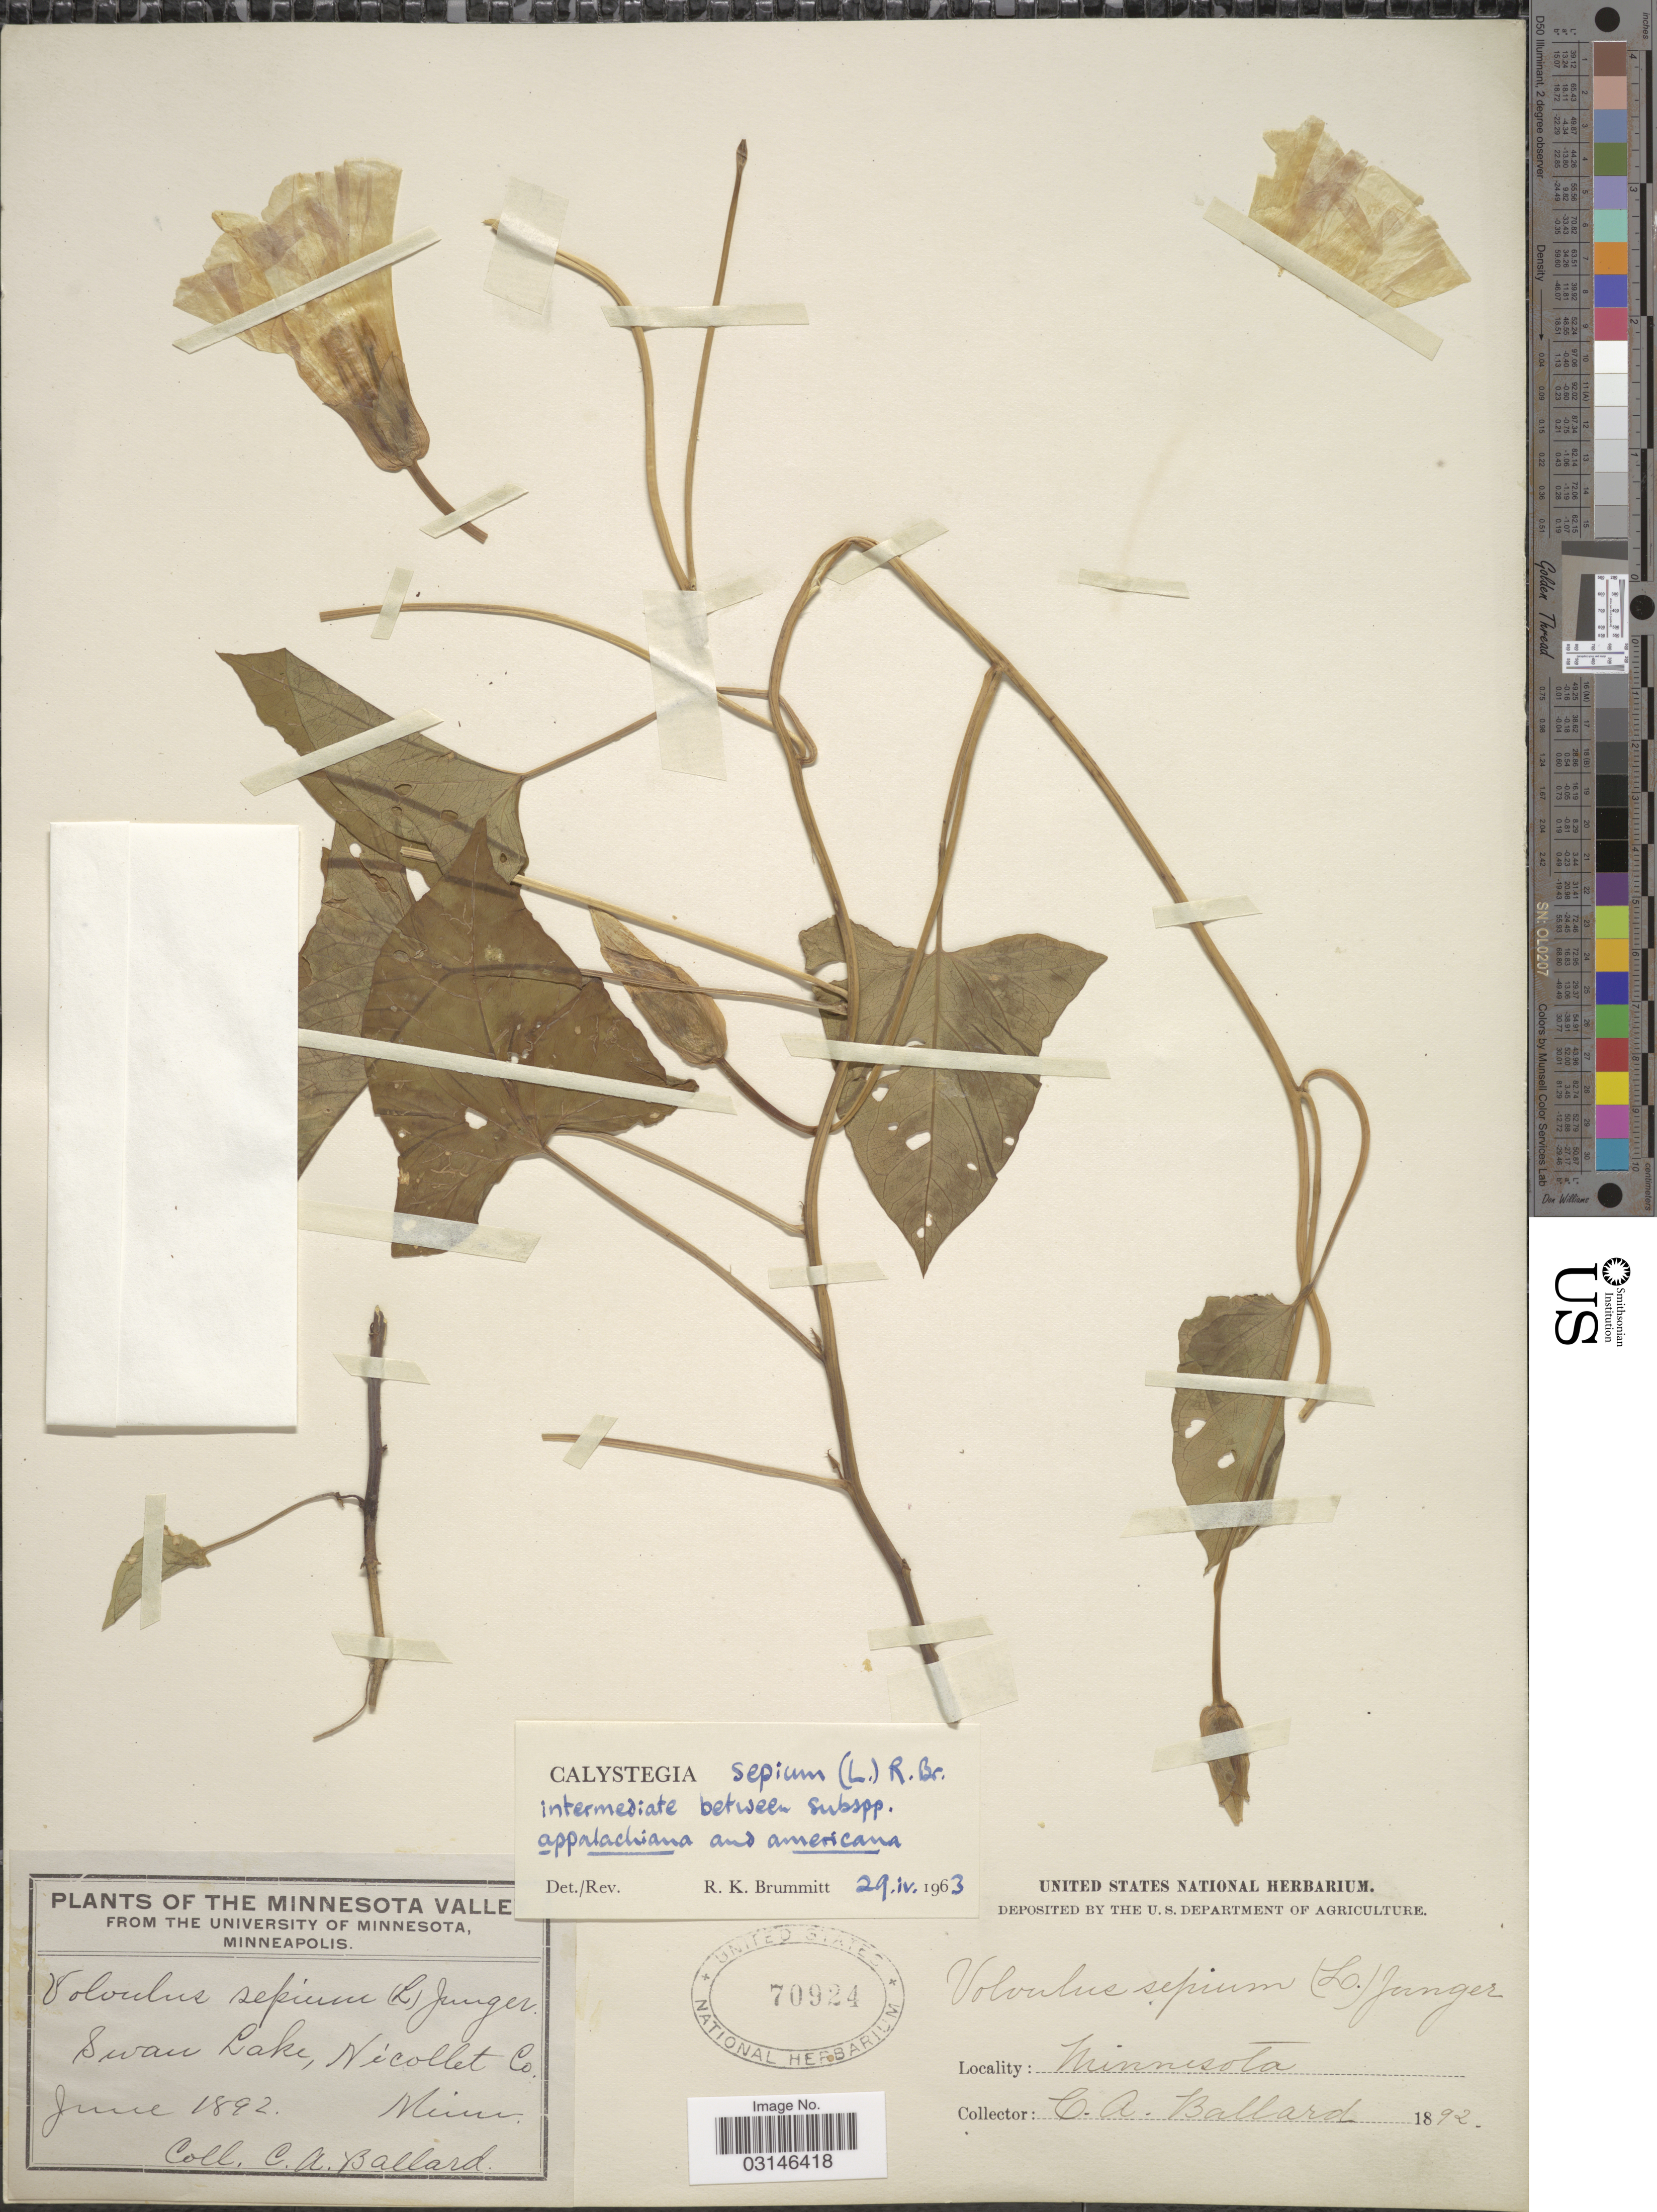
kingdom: Plantae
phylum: Tracheophyta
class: Magnoliopsida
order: Solanales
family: Convolvulaceae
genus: Calystegia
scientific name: Calystegia sepium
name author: (L.) R. Br.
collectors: C. A. Ballard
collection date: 1892-06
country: United States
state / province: Minnesota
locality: Swan Lake, Nicollet Co., Minn., The Minnesota Valley.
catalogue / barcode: US 70924